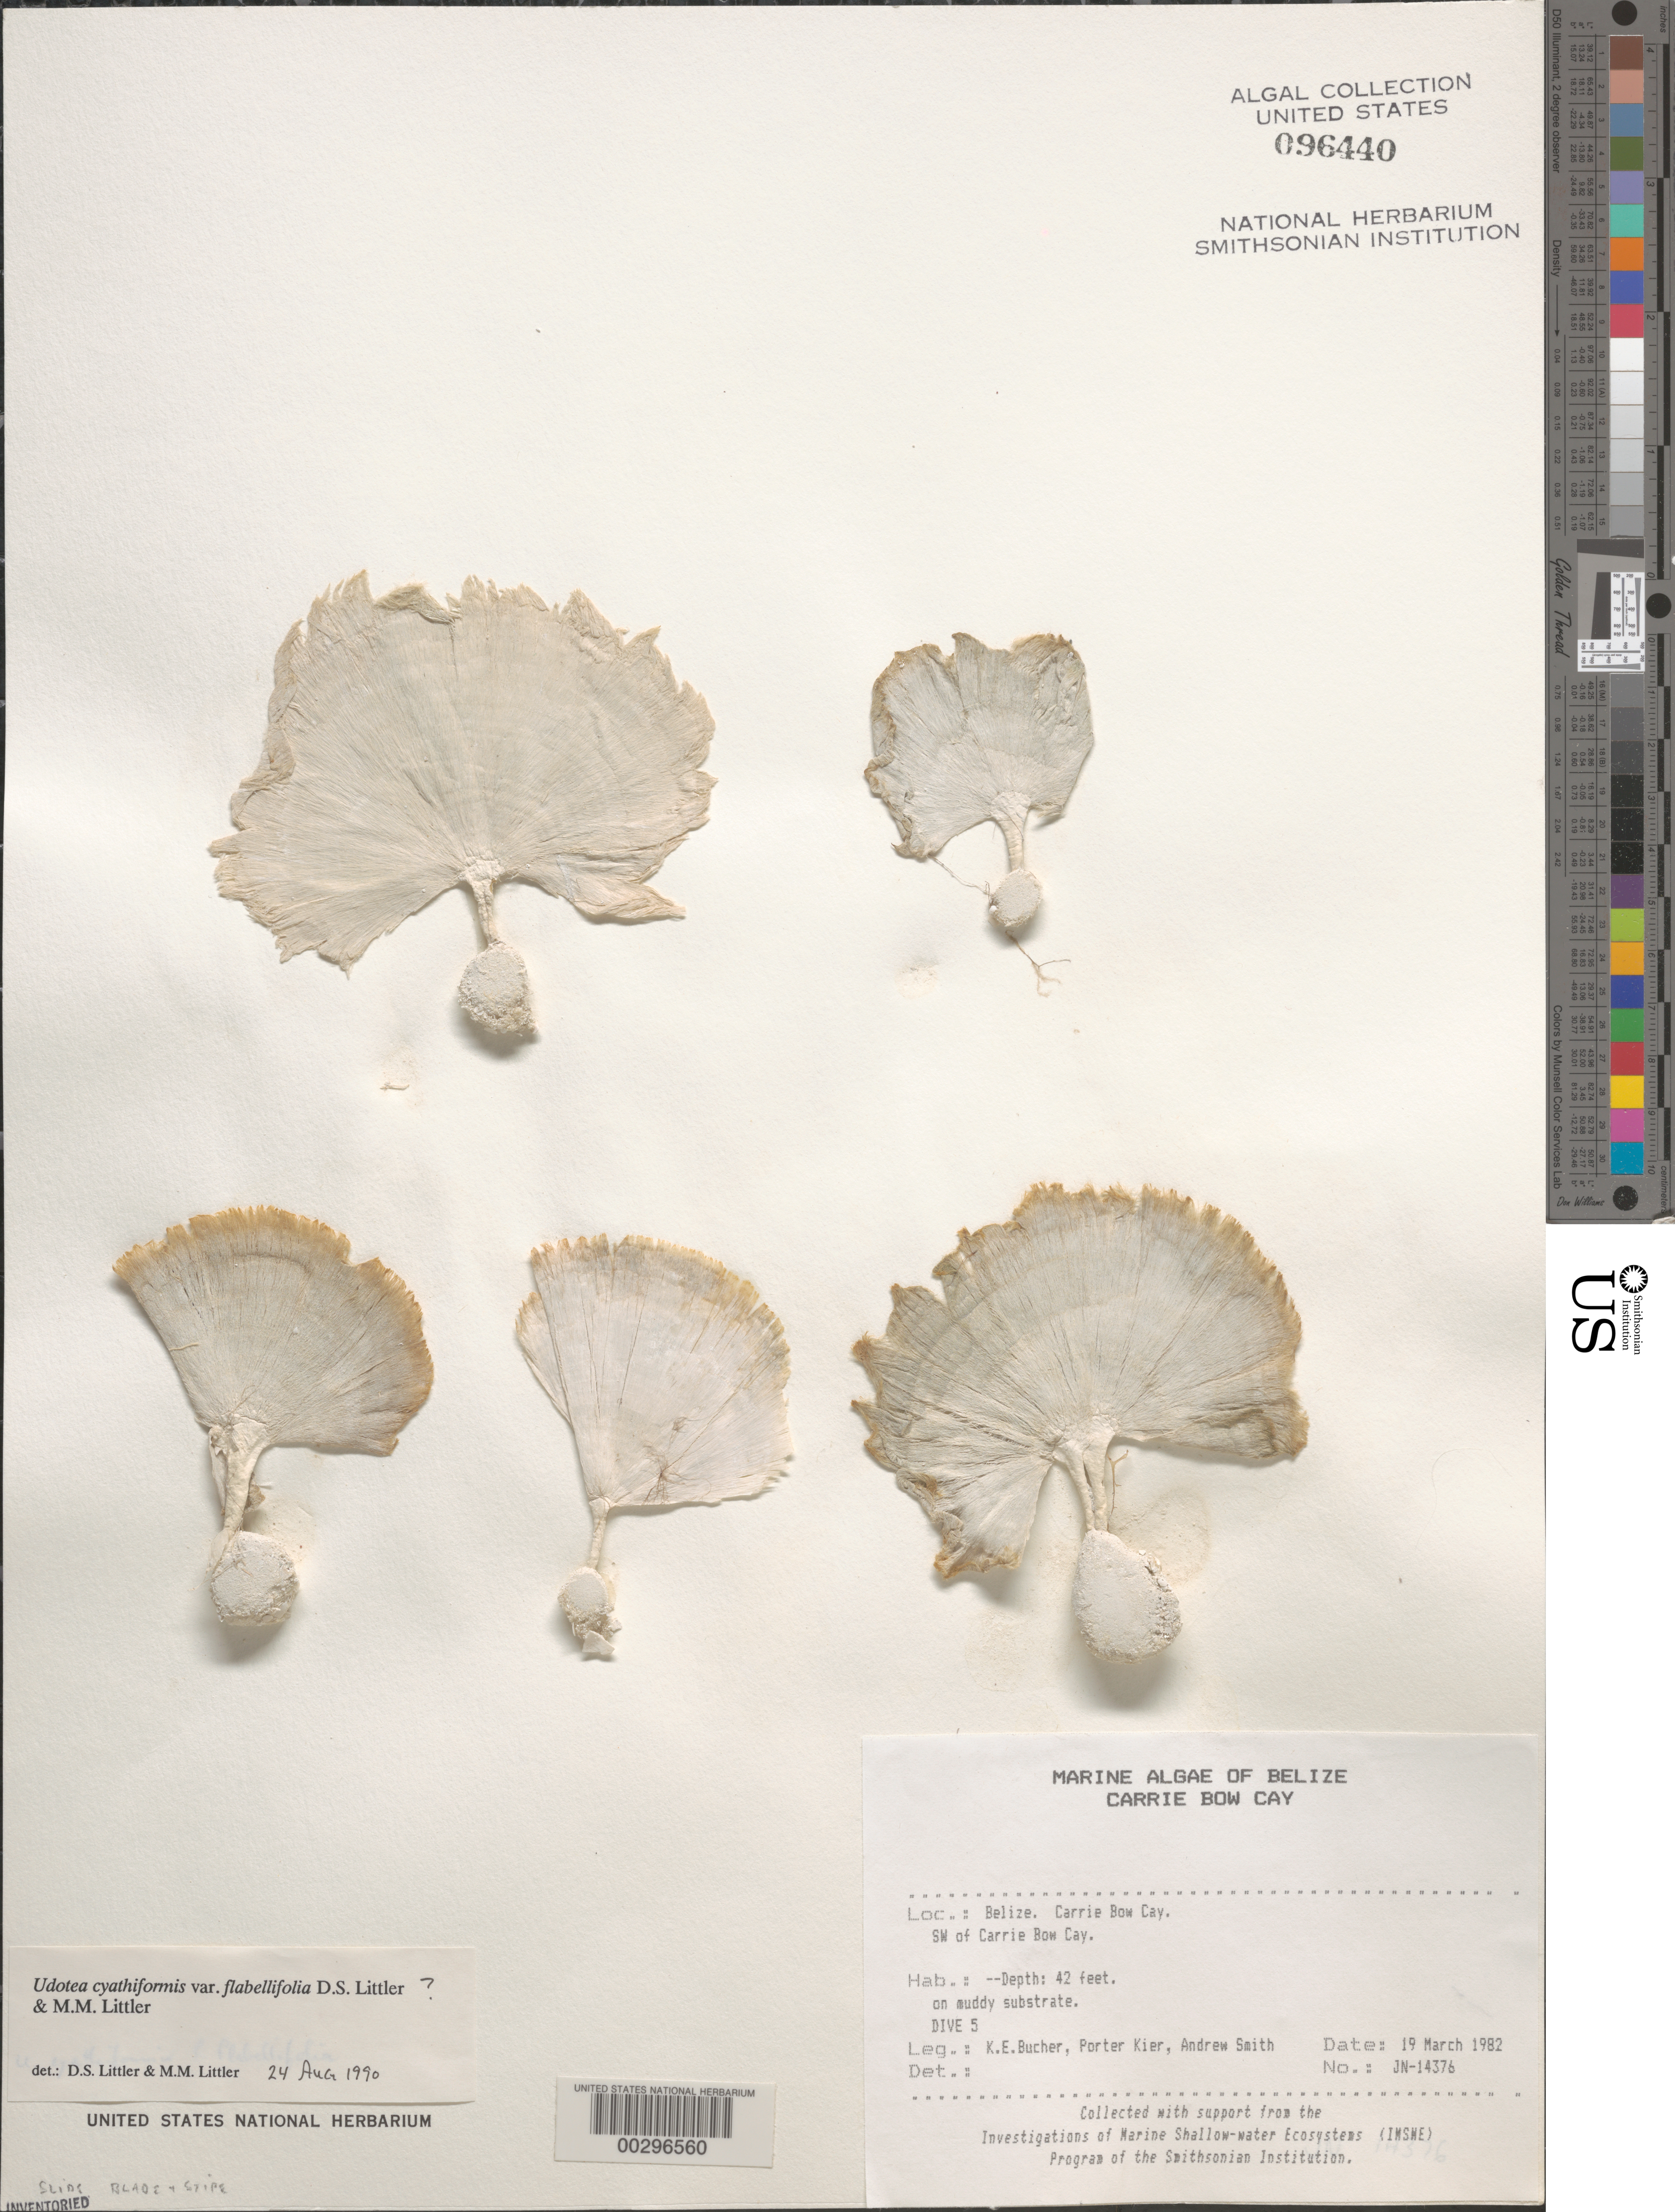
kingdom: Plantae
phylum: Chlorophyta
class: Ulvophyceae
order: Bryopsidales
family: Udoteaceae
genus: Udotea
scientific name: Udotea cyathiformis var. flabellifolia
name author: D.S. Littler & Littler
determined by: Littler, D. S.; Littler, M. M.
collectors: K. E. Bucher, P. Kier & A. Smith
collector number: JN-14376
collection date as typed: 19 Mar 1982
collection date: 1982-03-19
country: Belize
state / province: Stann Creek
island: Carrie Bow Cay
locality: Southwest of Carrie Bow Cay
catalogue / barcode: US 96440